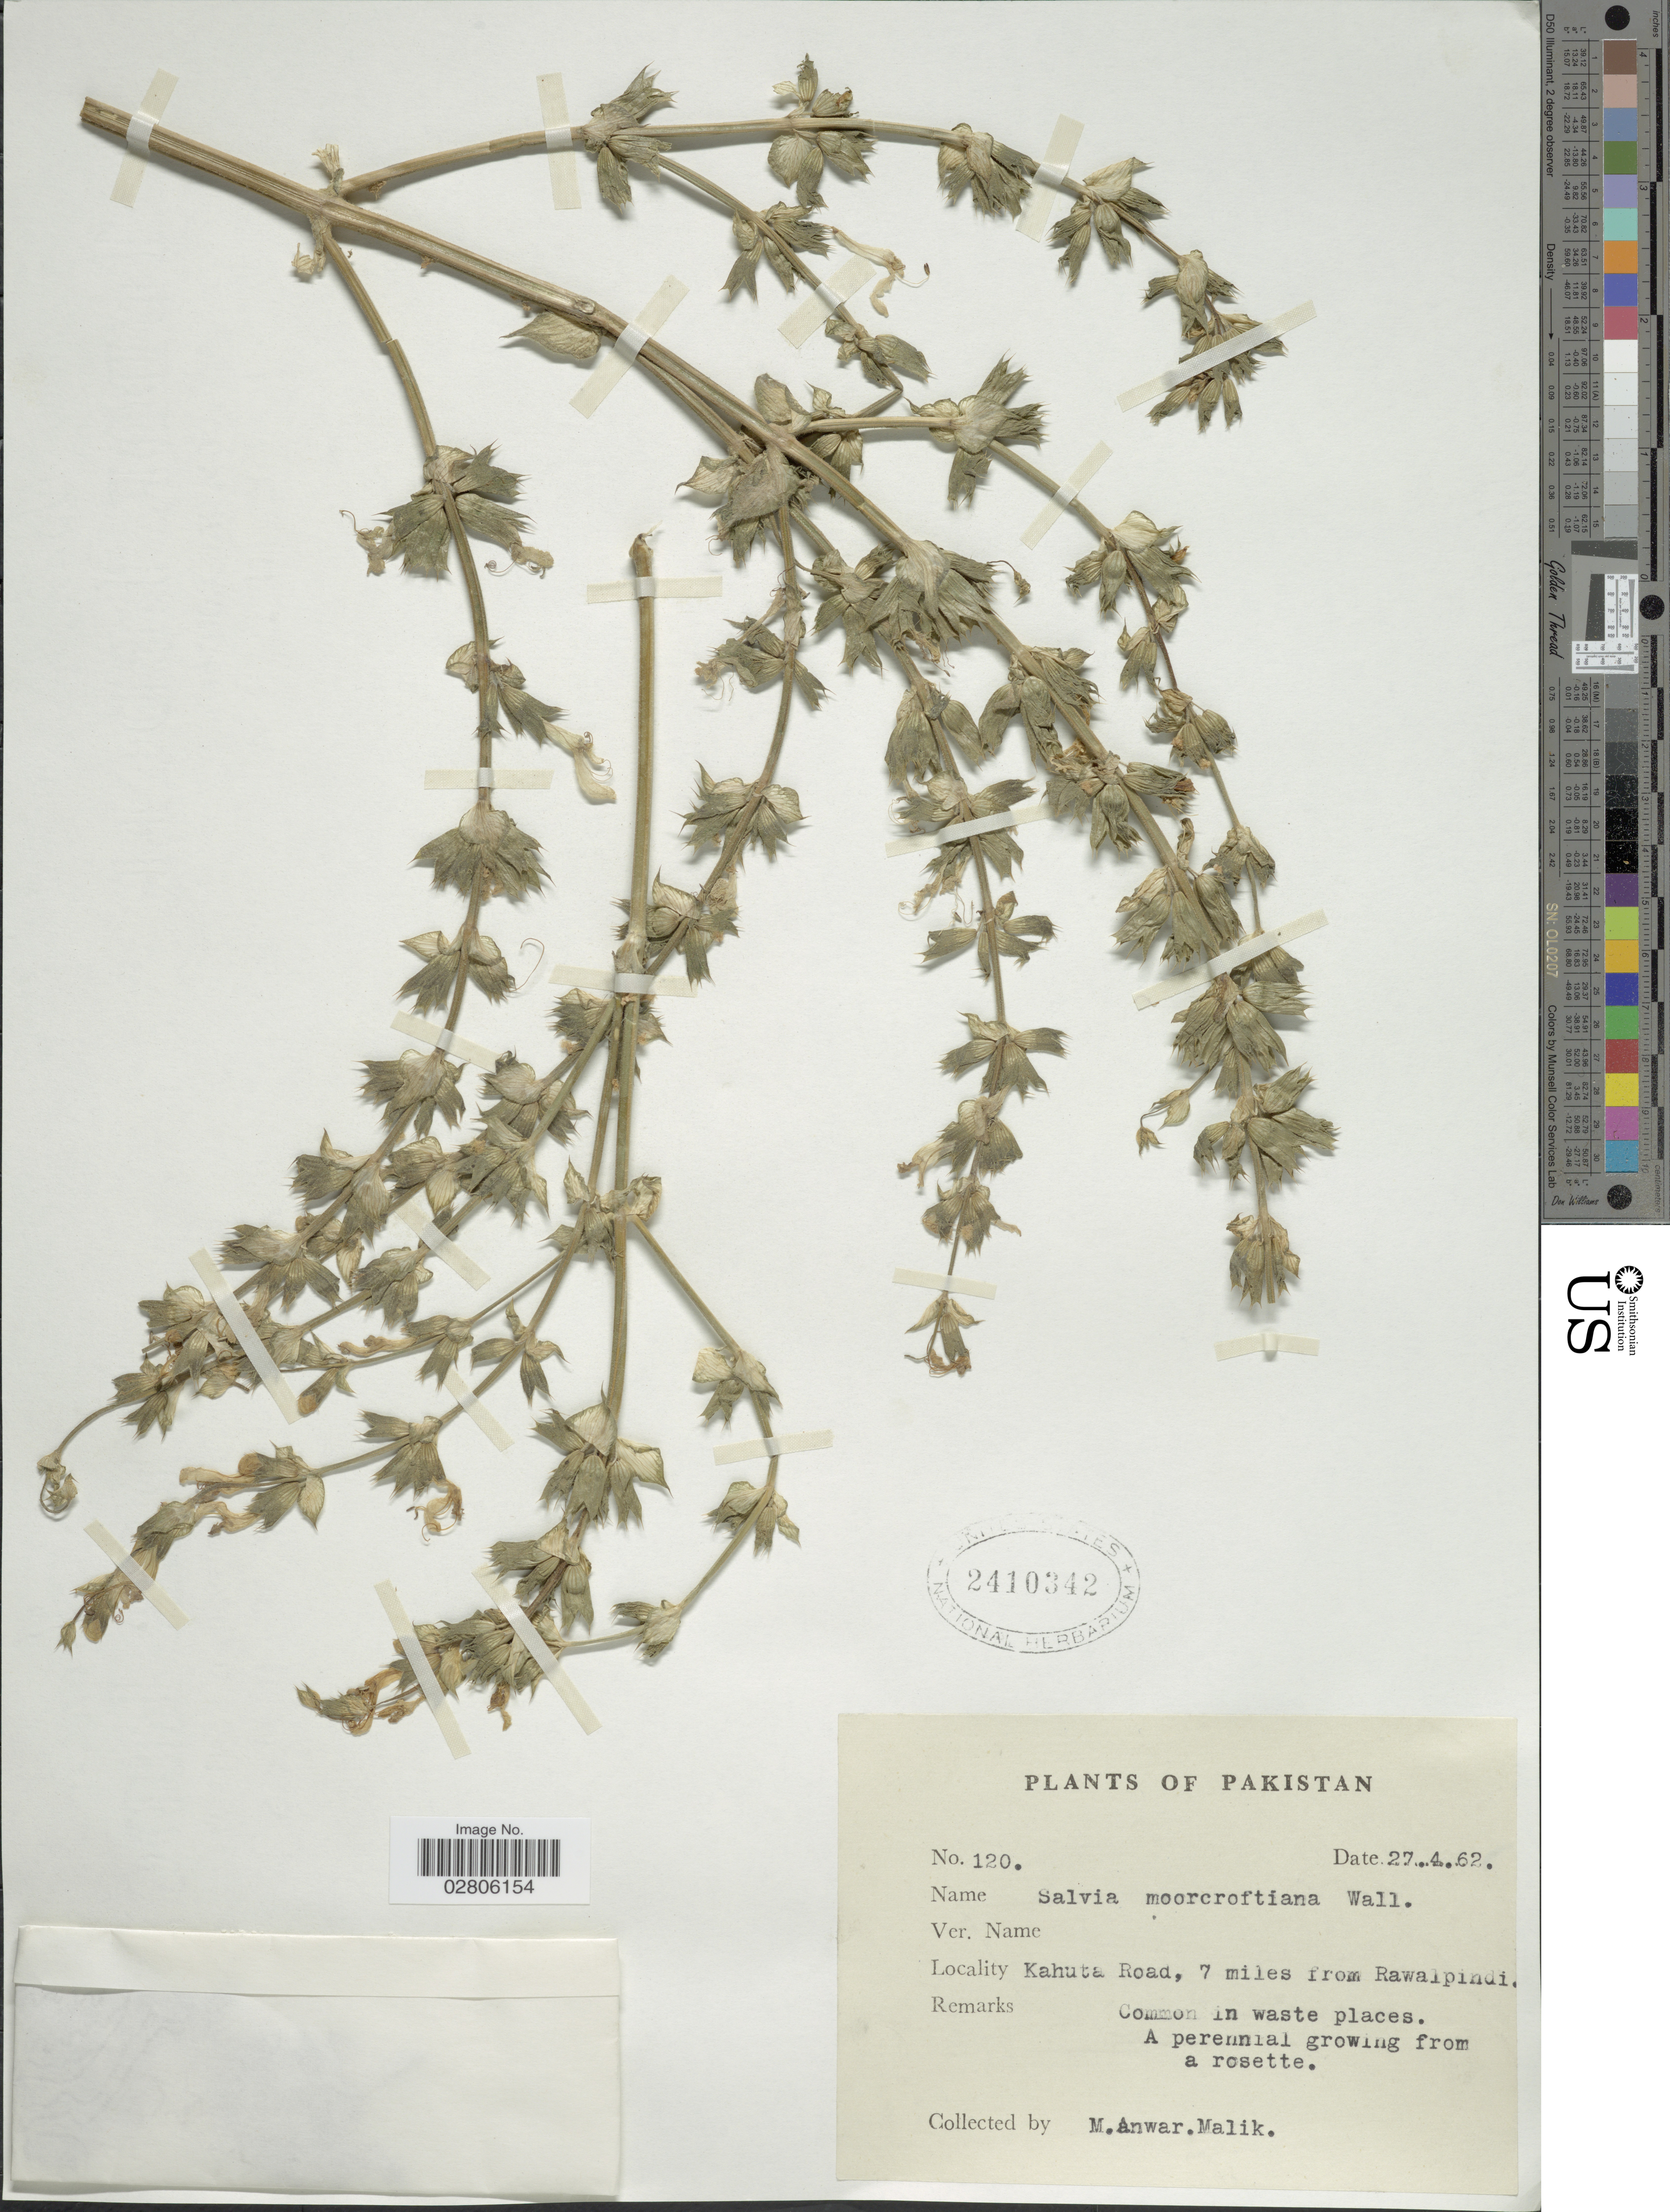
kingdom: Plantae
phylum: Tracheophyta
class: Magnoliopsida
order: Lamiales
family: Lamiaceae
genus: Salvia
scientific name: Salvia moorcroftiana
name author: Wall. ex Benth.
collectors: M. Malik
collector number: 120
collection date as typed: Transcribed d/m/y: 27/4/62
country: Pakistan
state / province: Punjab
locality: Kahuta Road, 7 miles from Rawalpindi.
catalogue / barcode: US 2410342